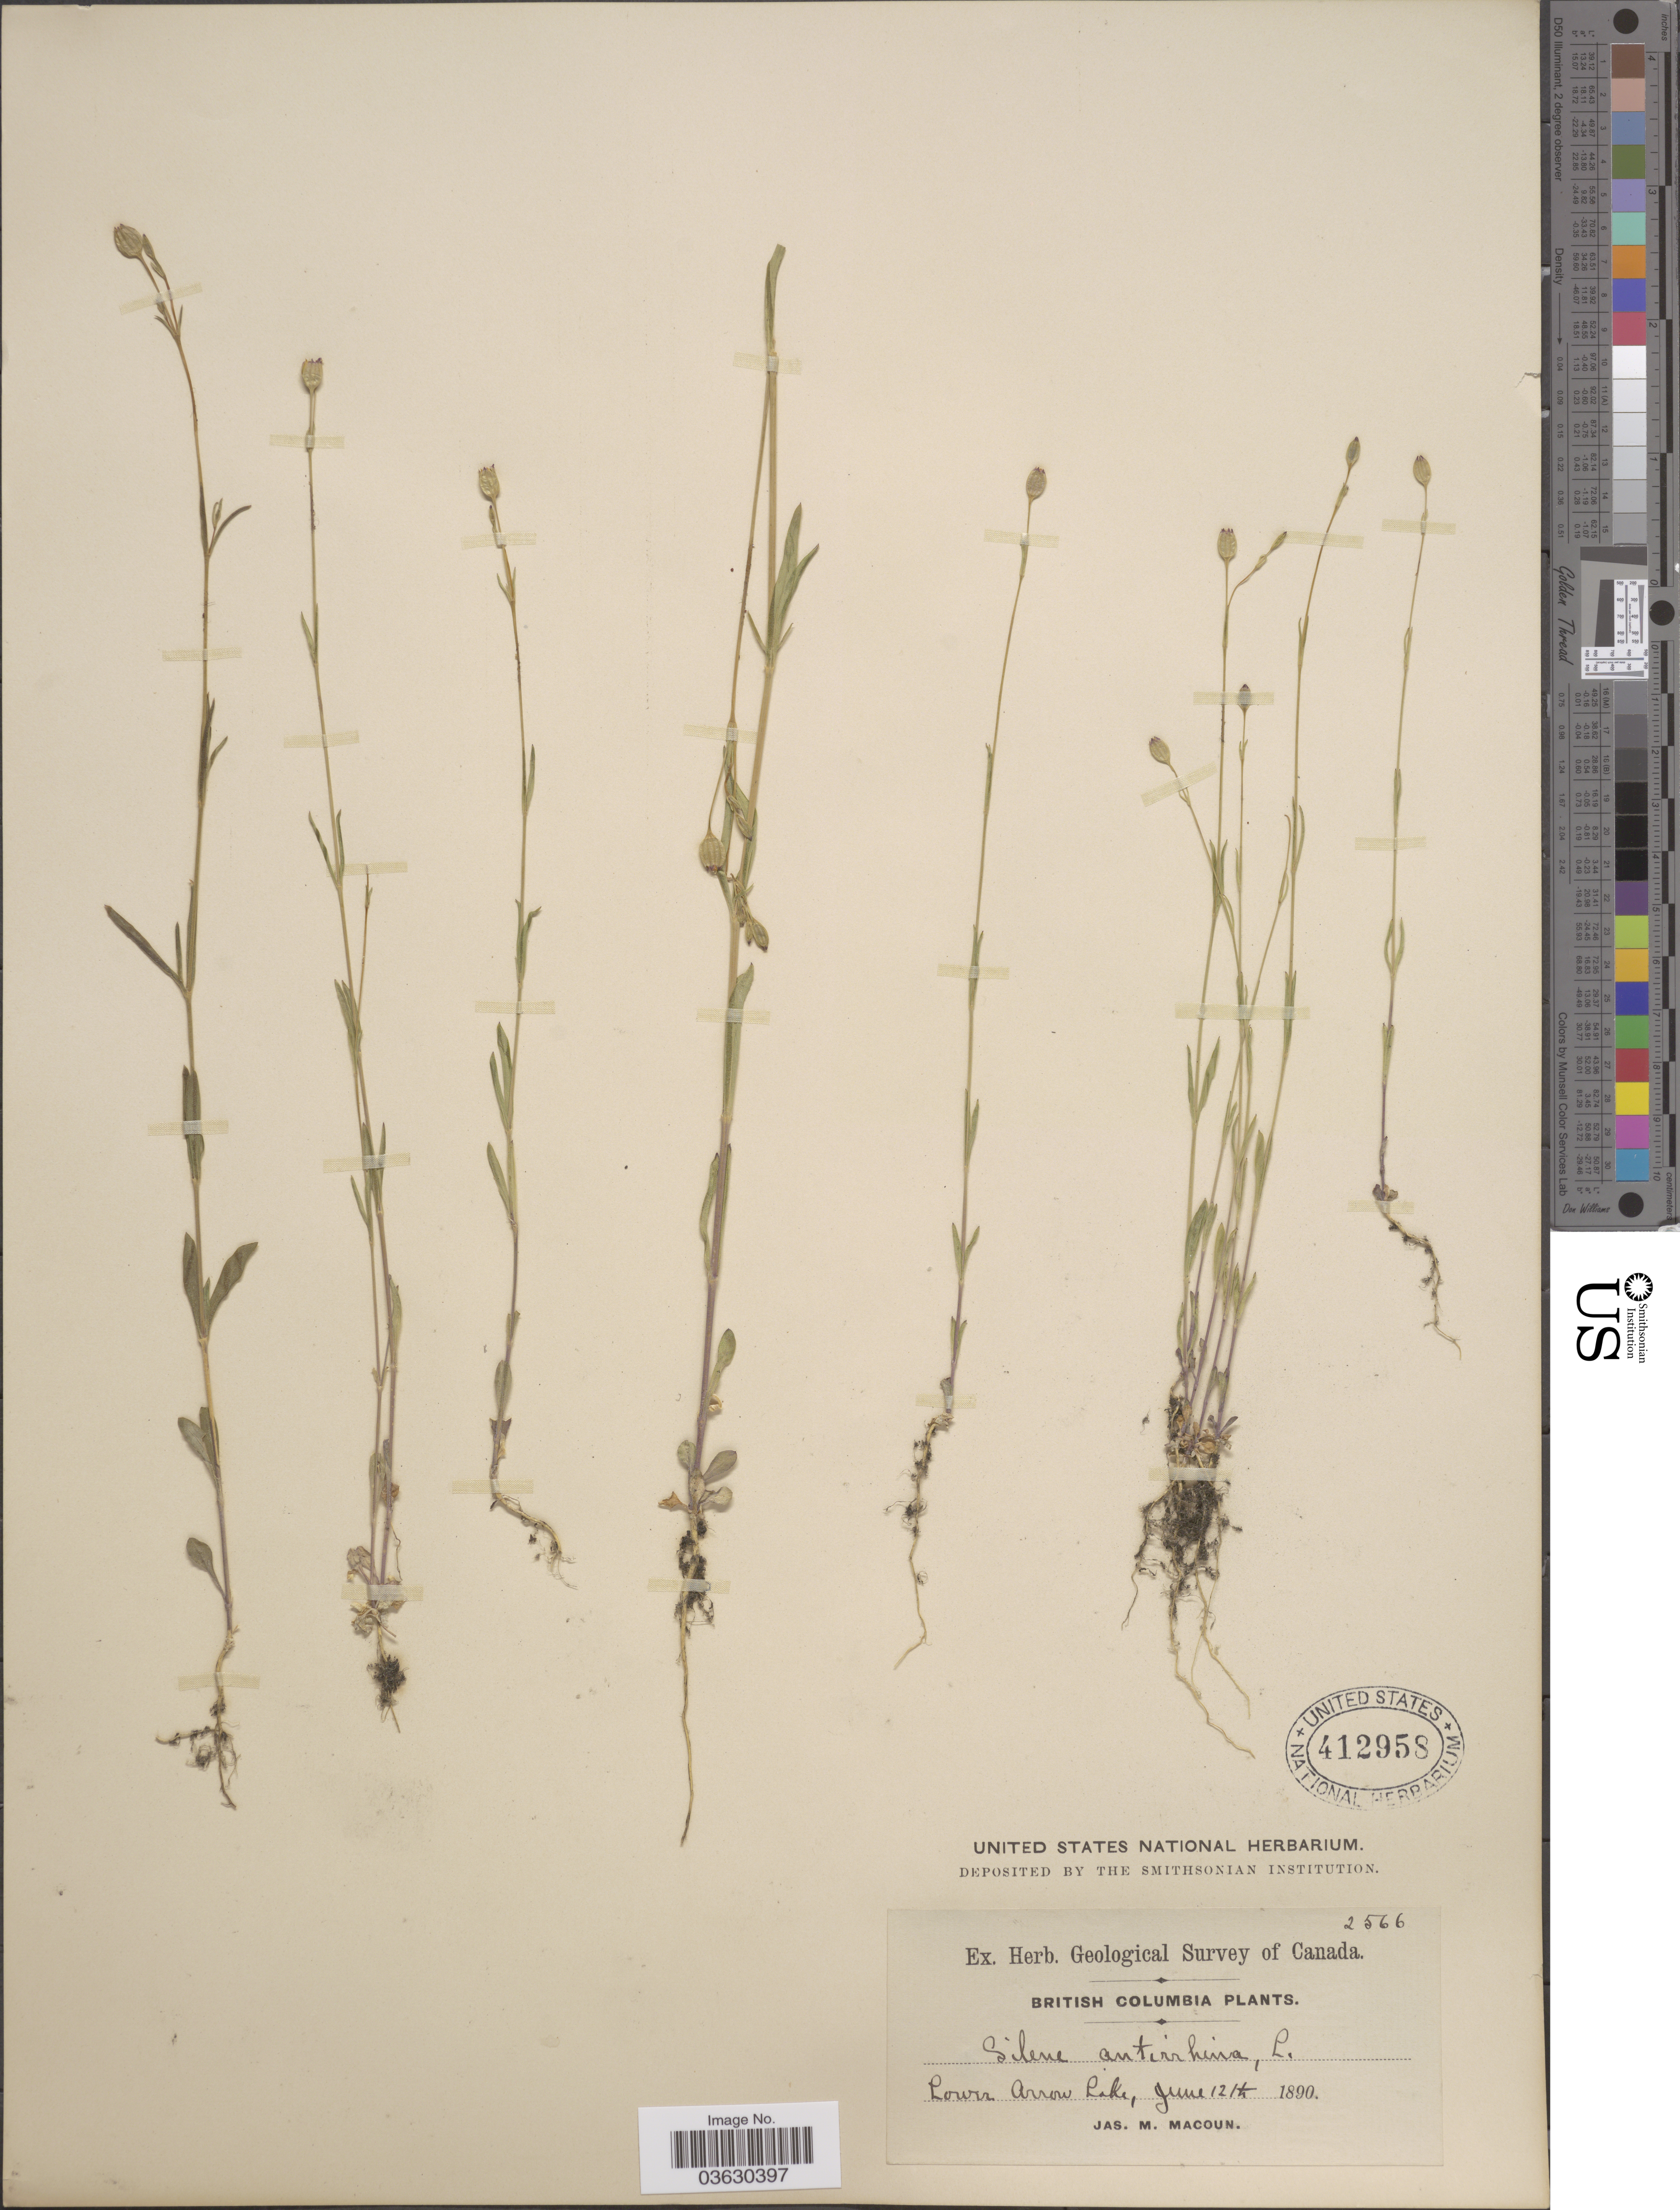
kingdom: Plantae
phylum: Tracheophyta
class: Magnoliopsida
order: Caryophyllales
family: Caryophyllaceae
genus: Silene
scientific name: Silene antirrhina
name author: L.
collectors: J. M. Macoun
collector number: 2566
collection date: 1890-06-12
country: Canada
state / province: British Columbia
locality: Lower Arrow Lake.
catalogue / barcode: US 412958